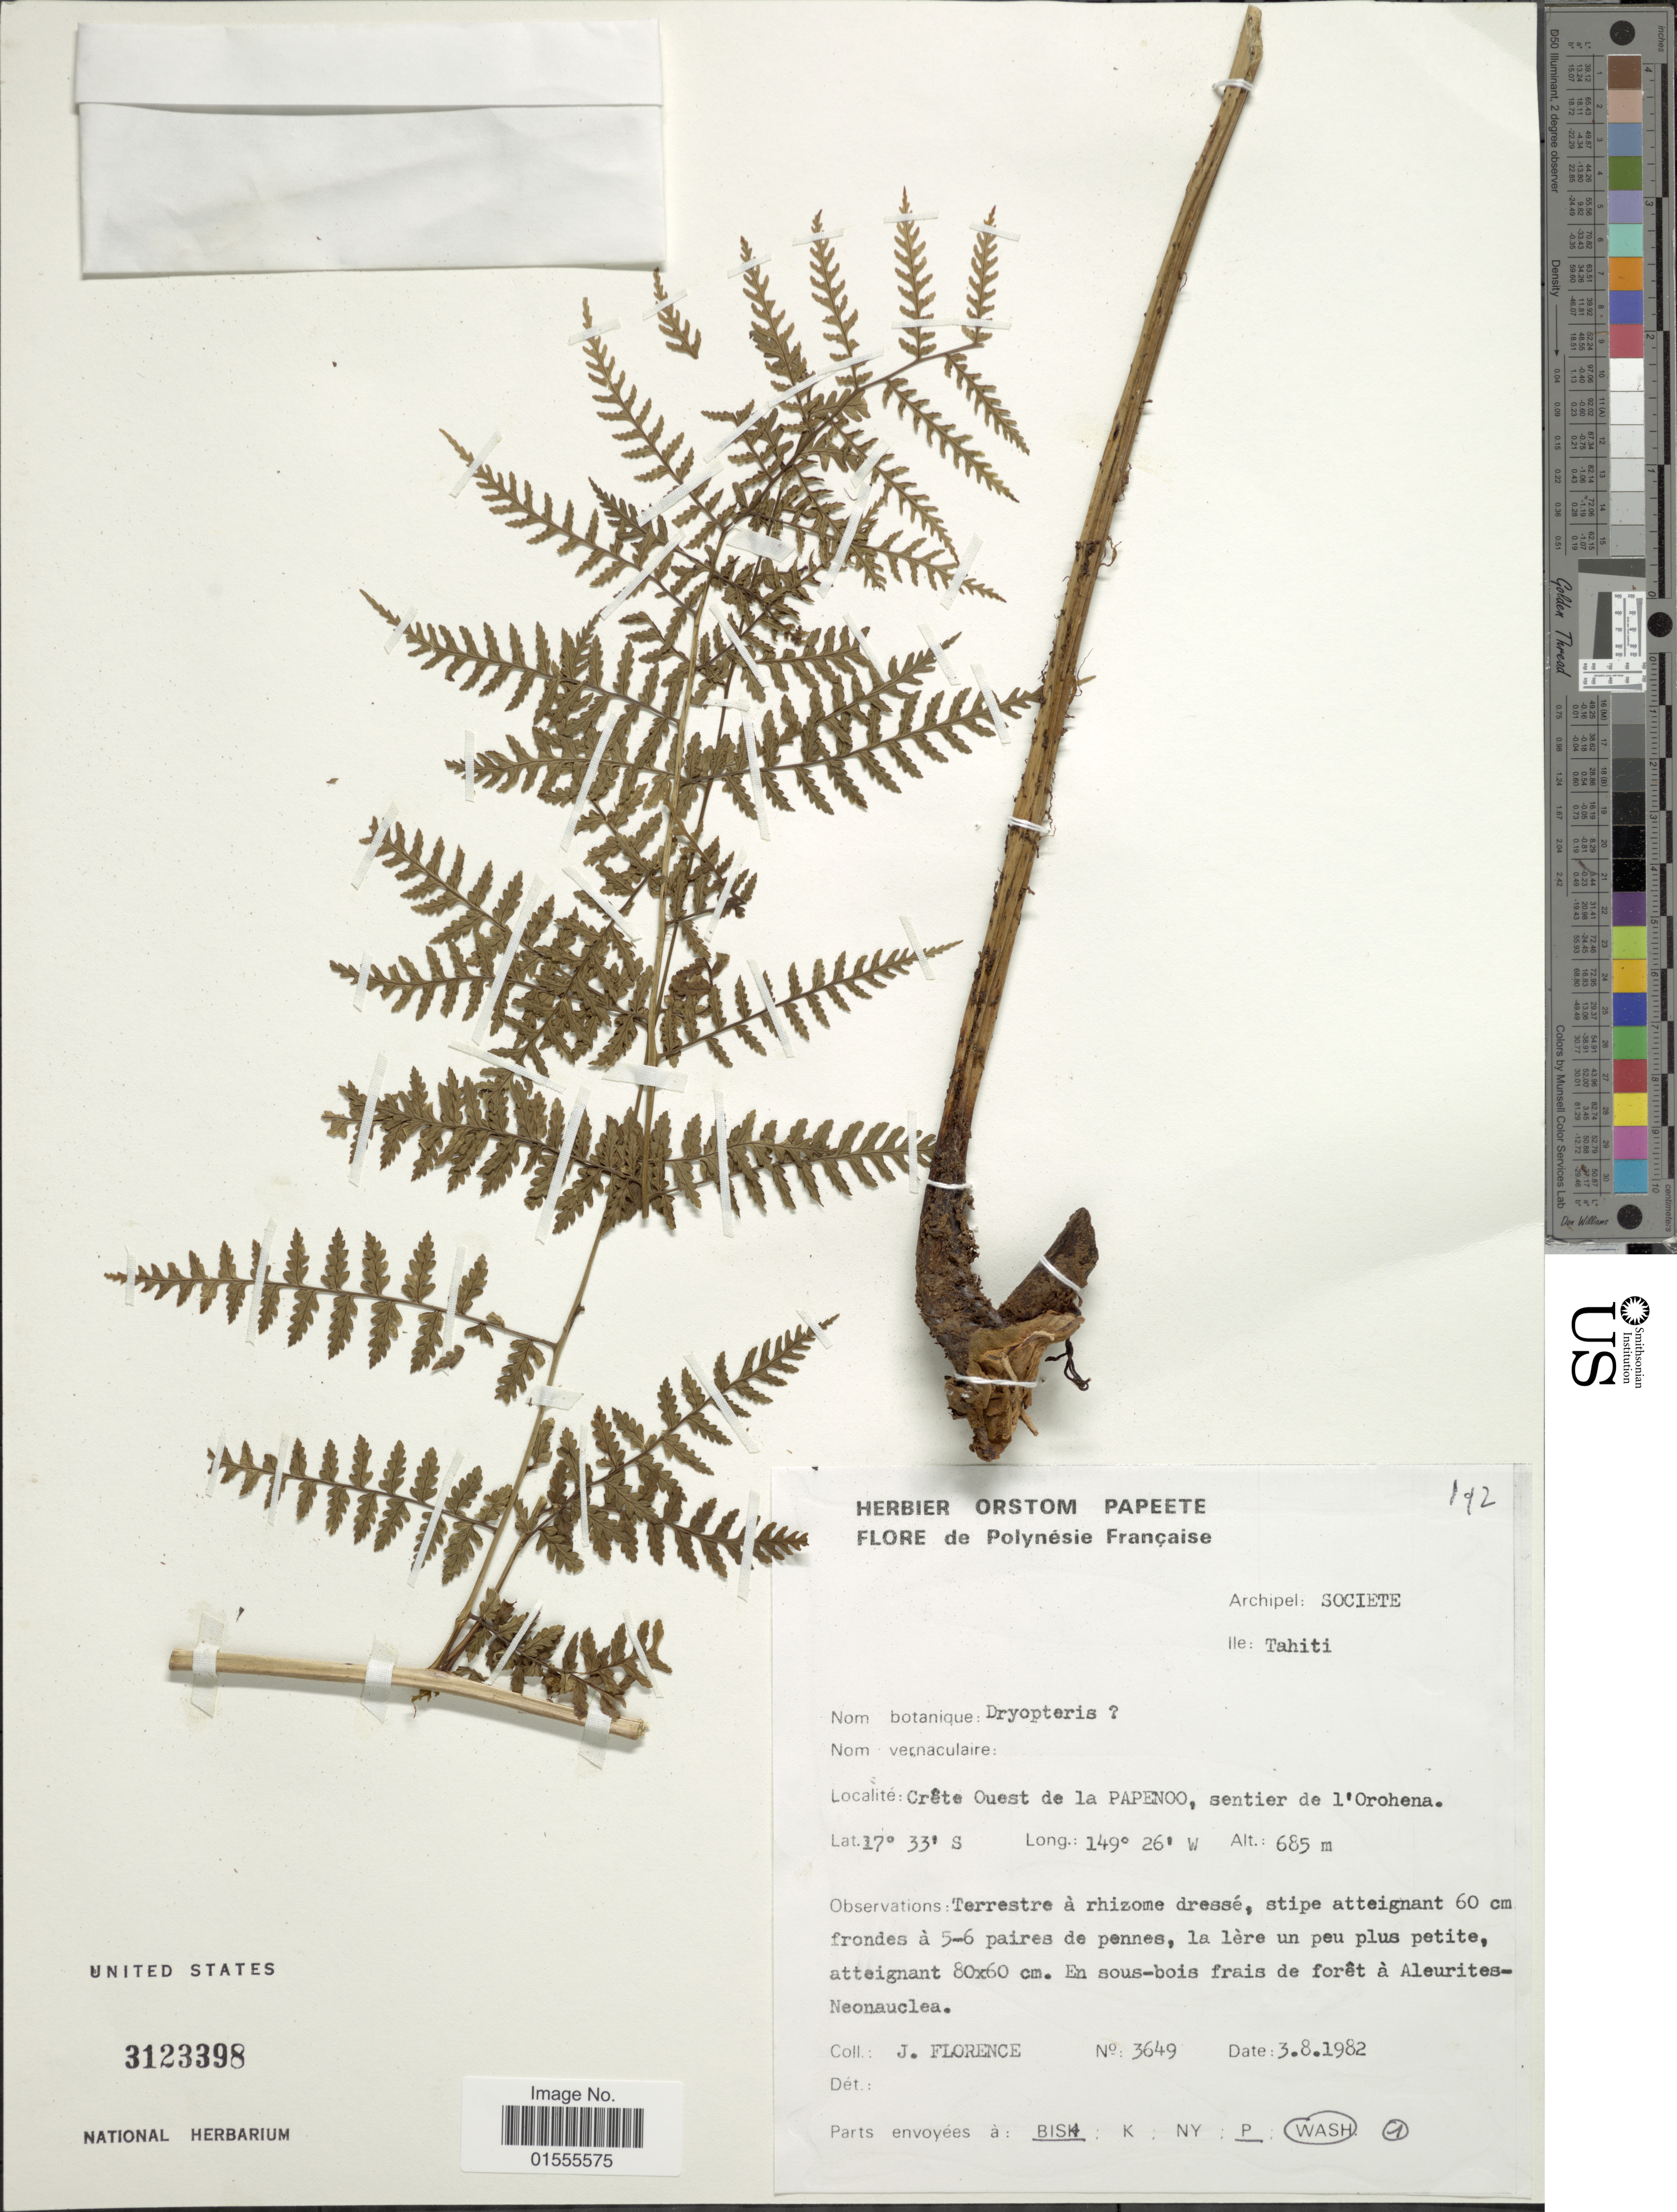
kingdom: Plantae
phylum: Tracheophyta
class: Polypodiopsida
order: Polypodiales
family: Dryopteridaceae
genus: Dryopteris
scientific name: Dryopteris dicksonioides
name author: (Mett. ex Kuhn) Copel.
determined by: Florence, J.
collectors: J. Florence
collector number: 3649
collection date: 1982-08-03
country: French Polynesia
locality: Archipel: Society, Ile: Tahiti, Crête Ouest de la Papenoo, sentier de l'Orohena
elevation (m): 685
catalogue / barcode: US 3123398